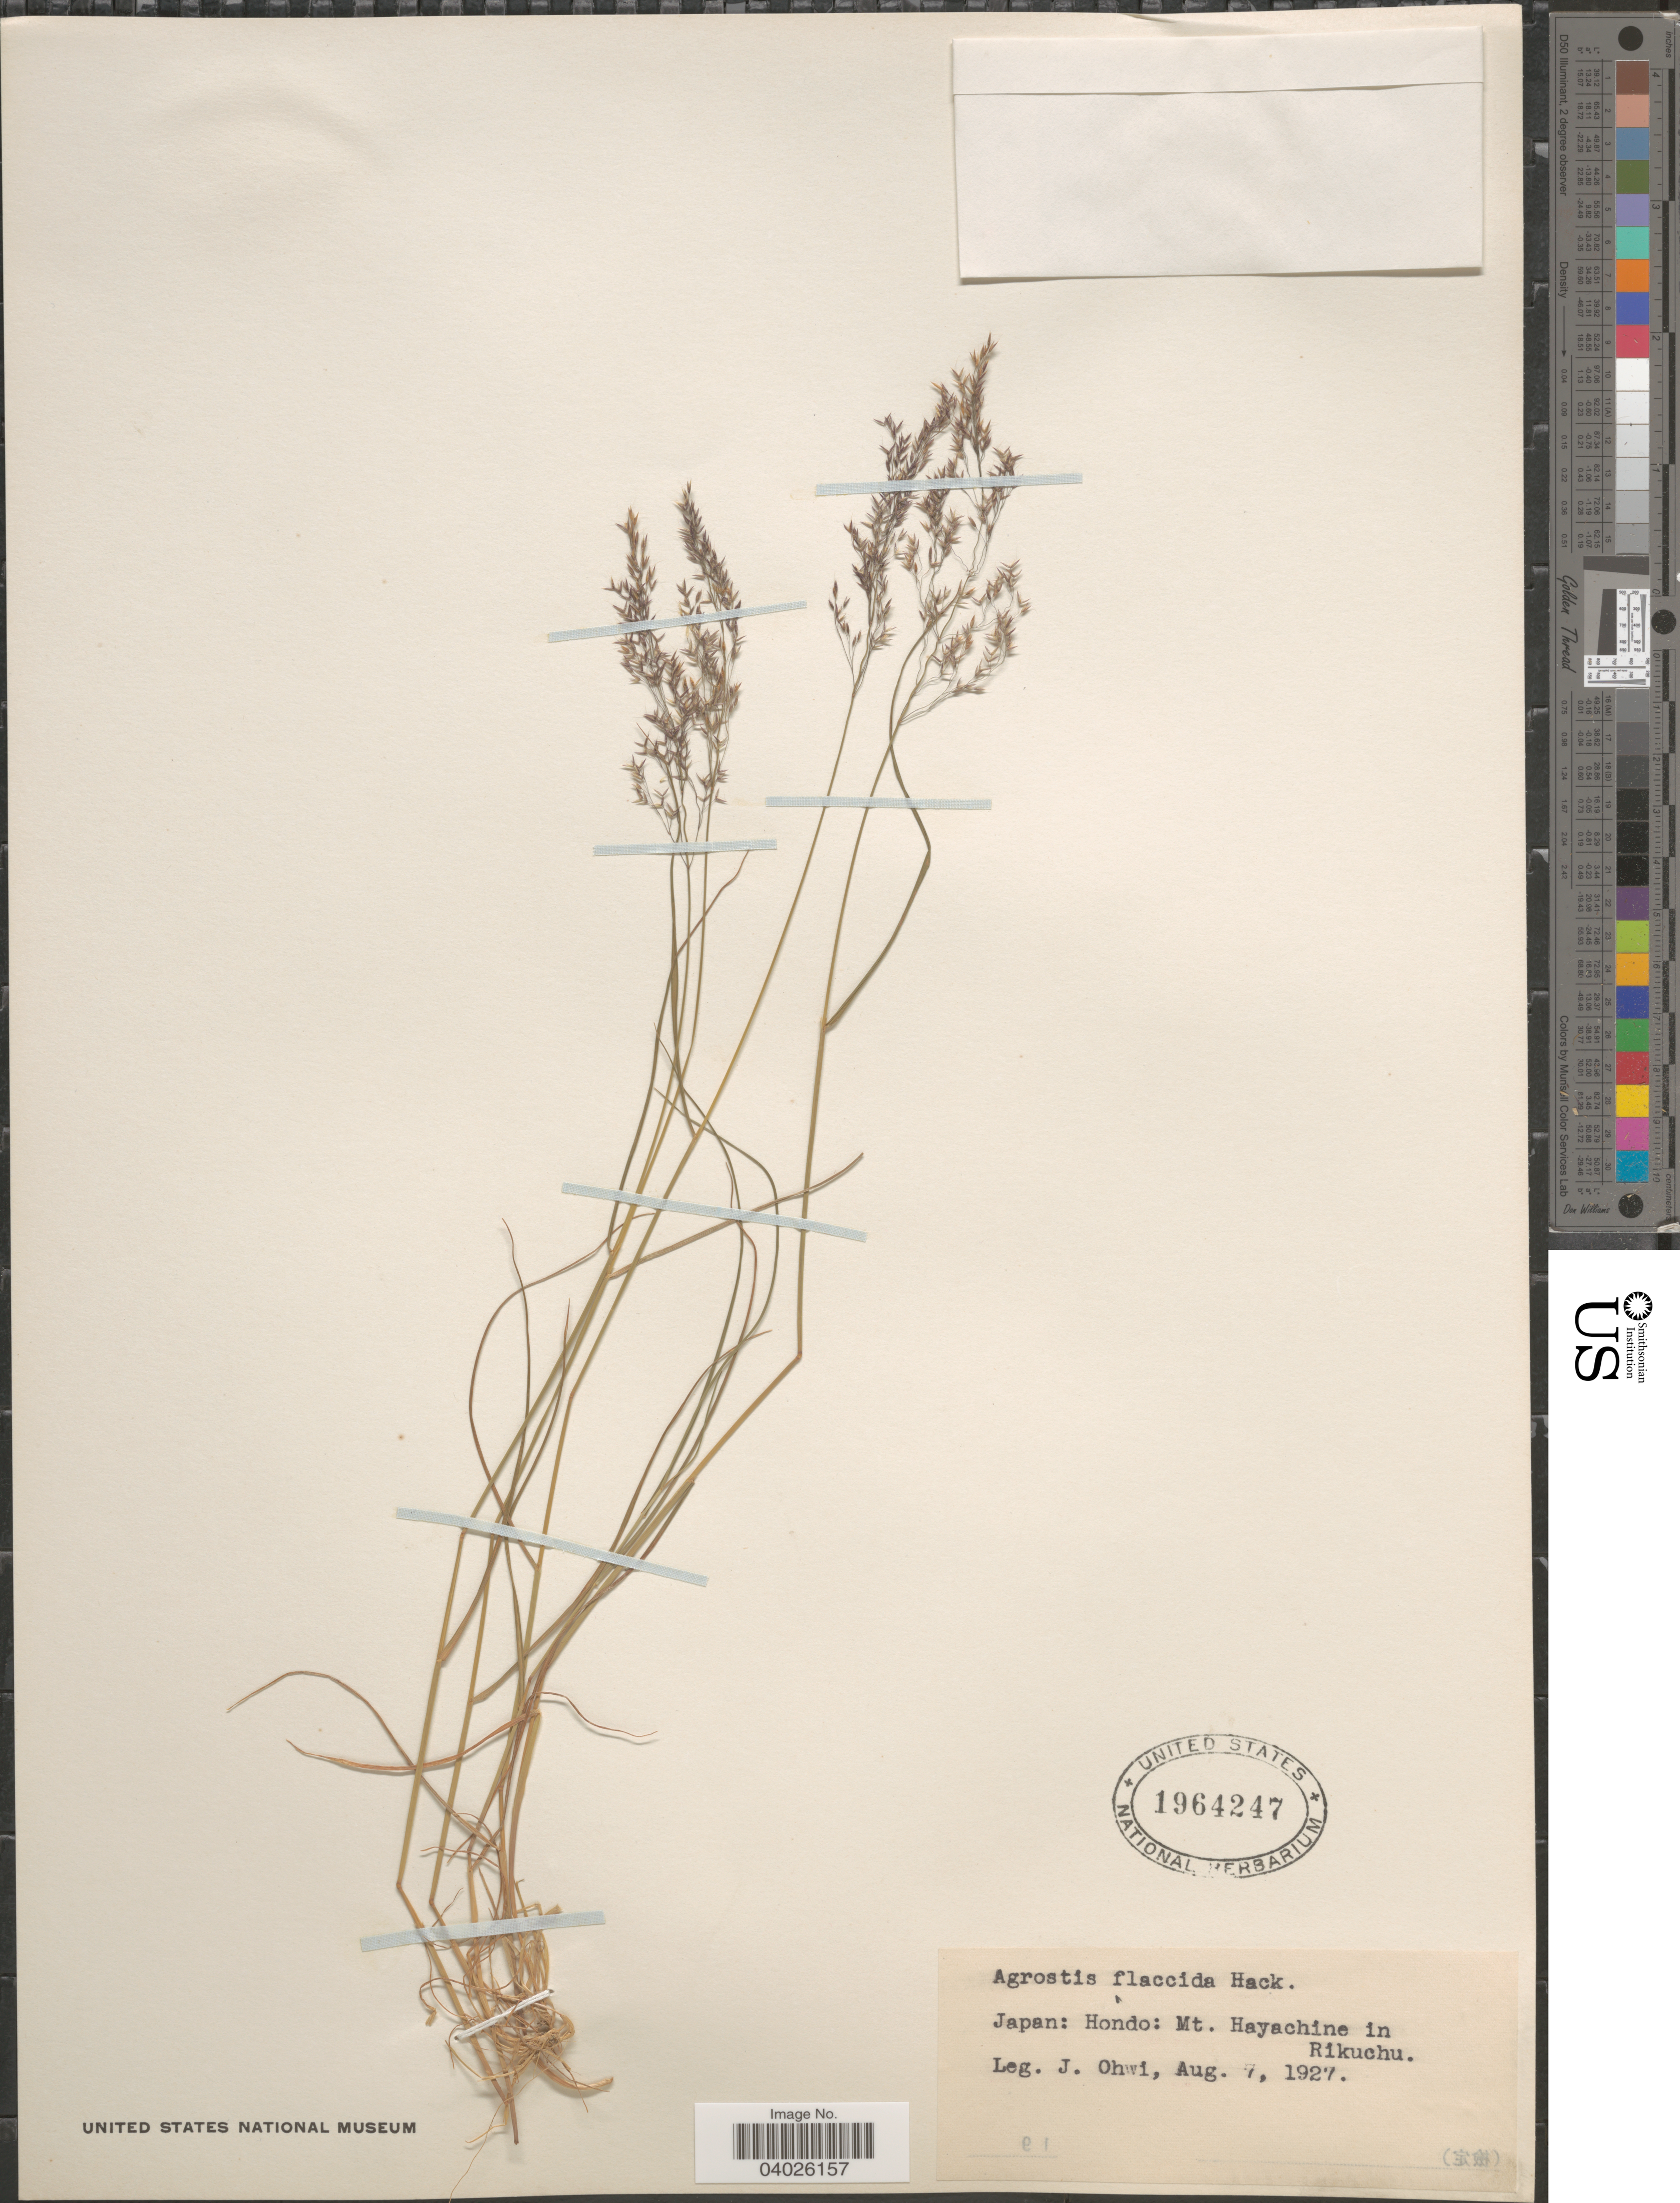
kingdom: Plantae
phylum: Tracheophyta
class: Liliopsida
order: Poales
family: Poaceae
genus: Agrostis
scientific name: Agrostis flaccida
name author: Hack.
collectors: J. Ohwi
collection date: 1927-08-07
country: Japan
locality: Hondo: Mt. Hayachine in Rikuchu.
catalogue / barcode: US 1964247